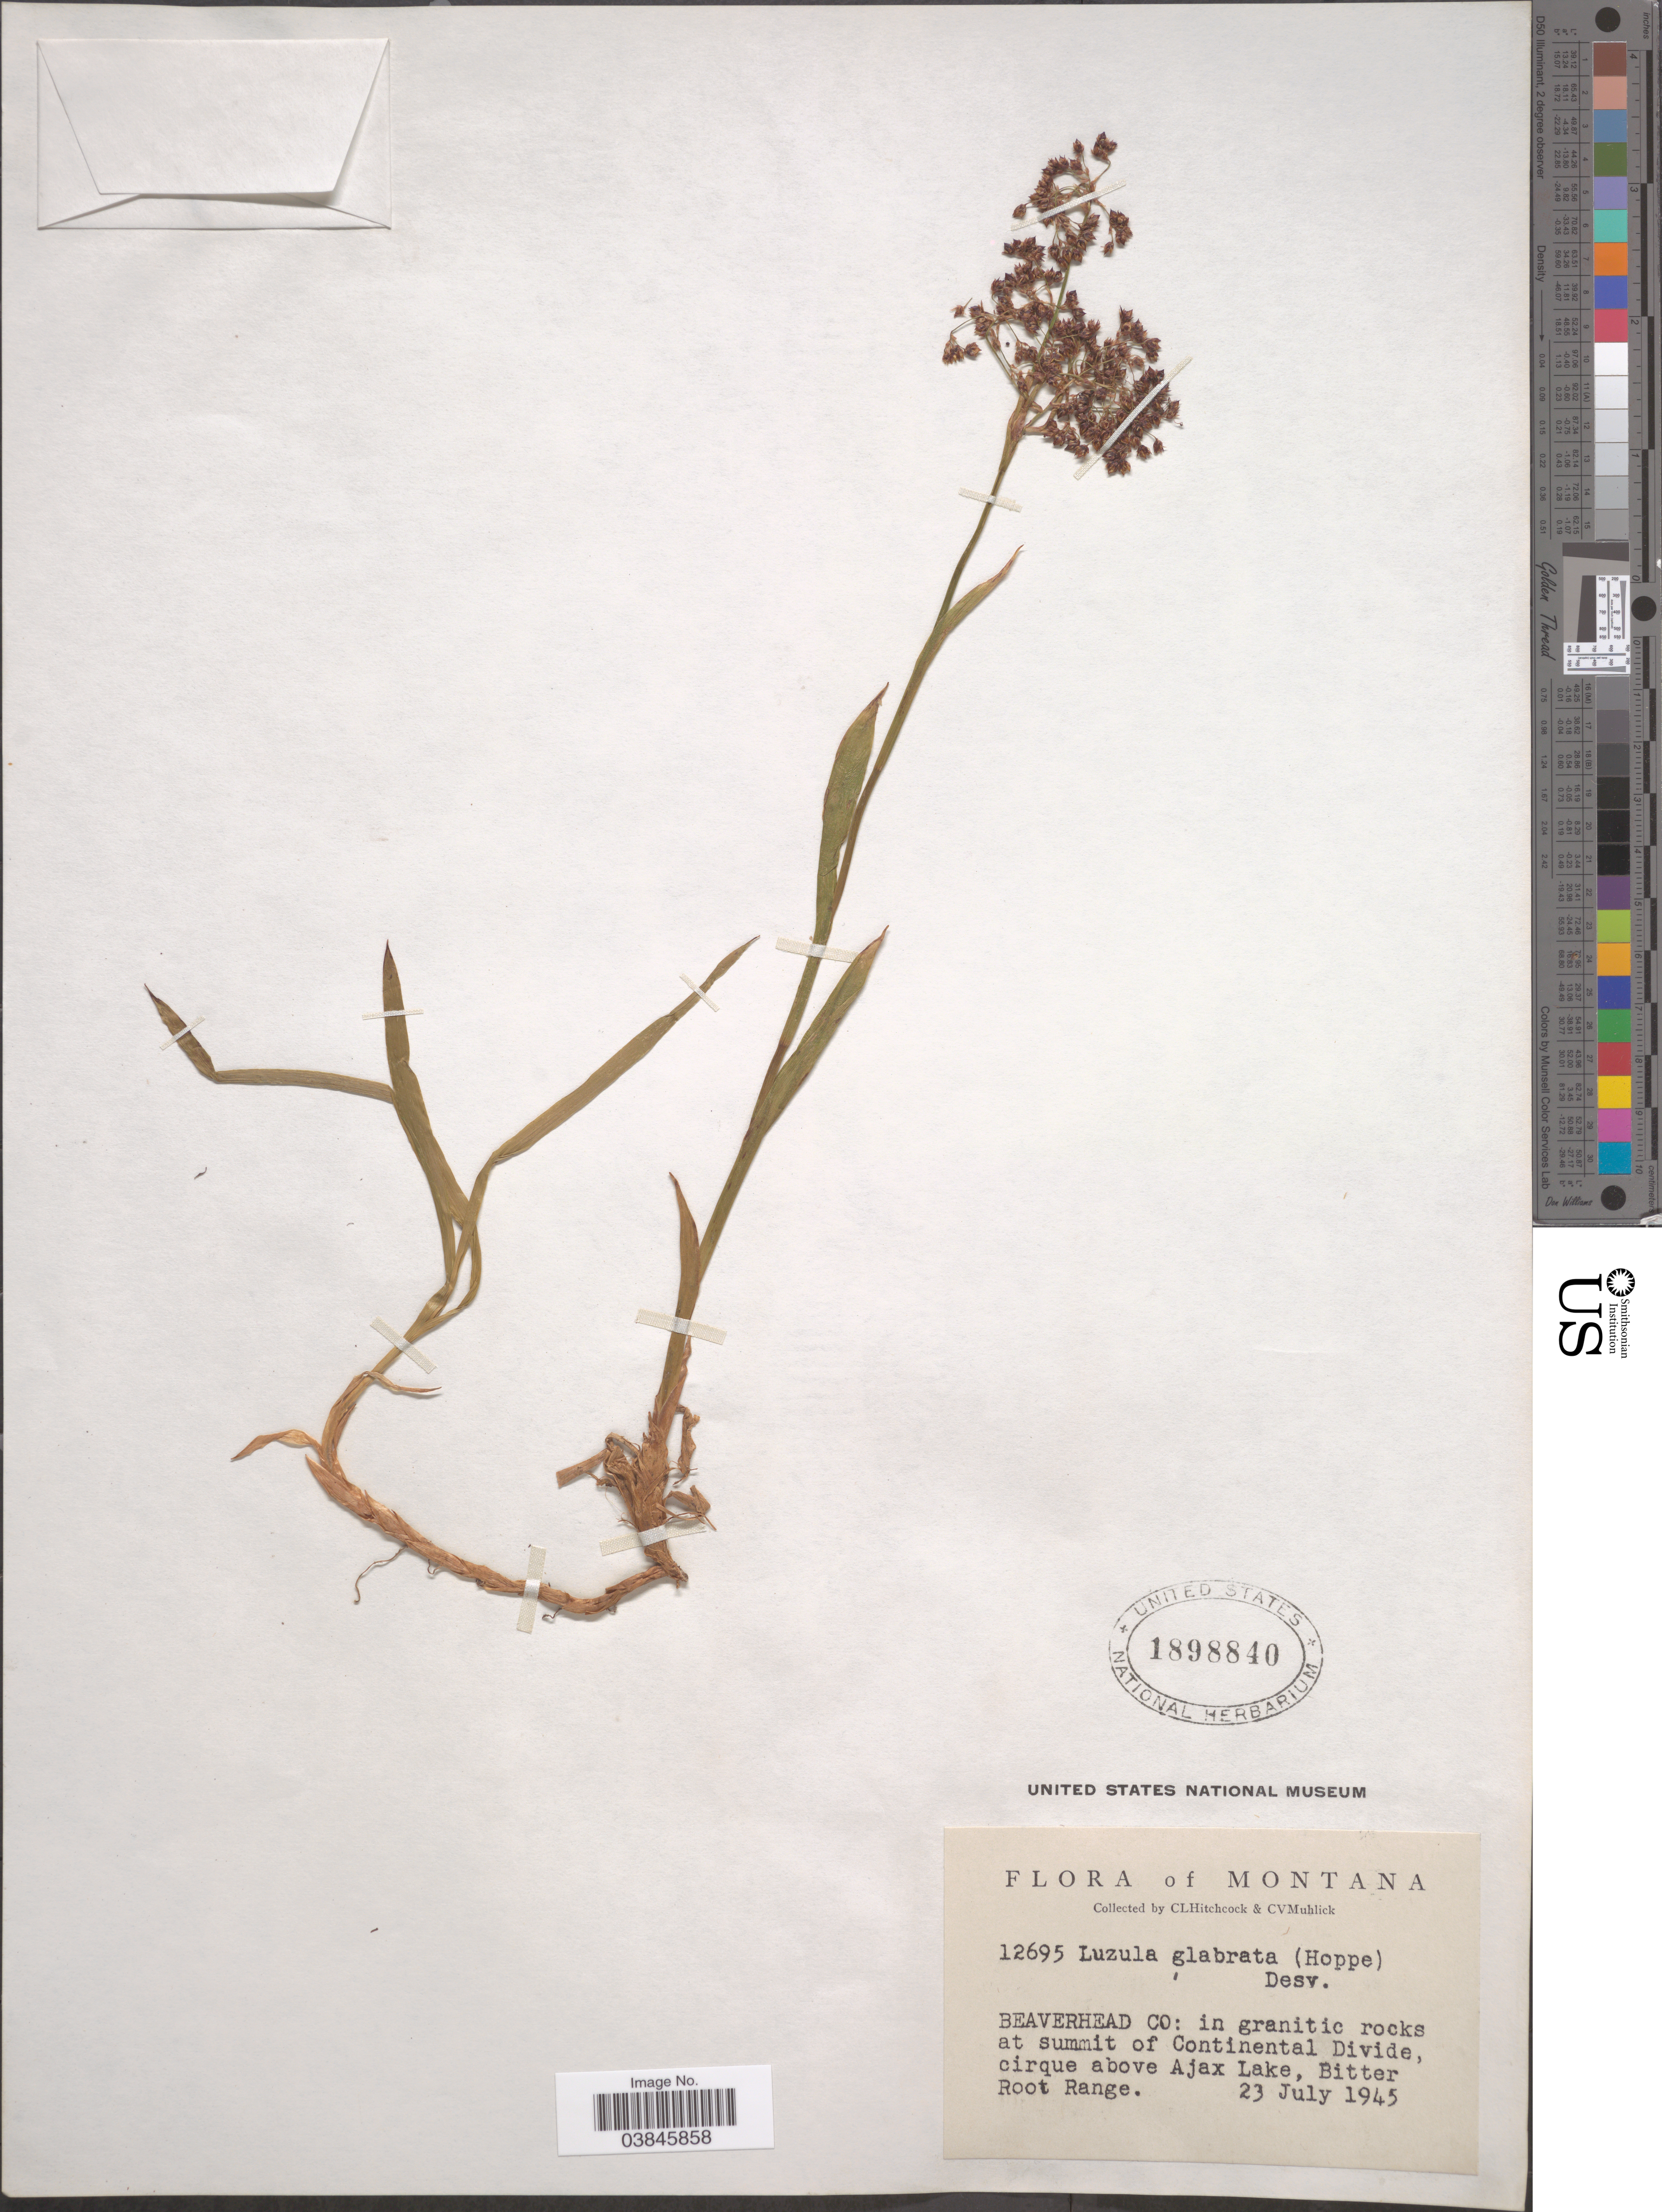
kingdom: Plantae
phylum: Tracheophyta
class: Liliopsida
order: Poales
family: Juncaceae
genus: Luzula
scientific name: Luzula glabrata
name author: (Hoppe) Desv.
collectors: C. L. Hitchcock & C. V. Muhlick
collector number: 12695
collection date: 1945-07-23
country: United States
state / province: Montana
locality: Beaverhead Co: in granitic rocks at summit of Continental Divide cirque above Ajax Lake, Bitter Root Range.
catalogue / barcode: US 1898840